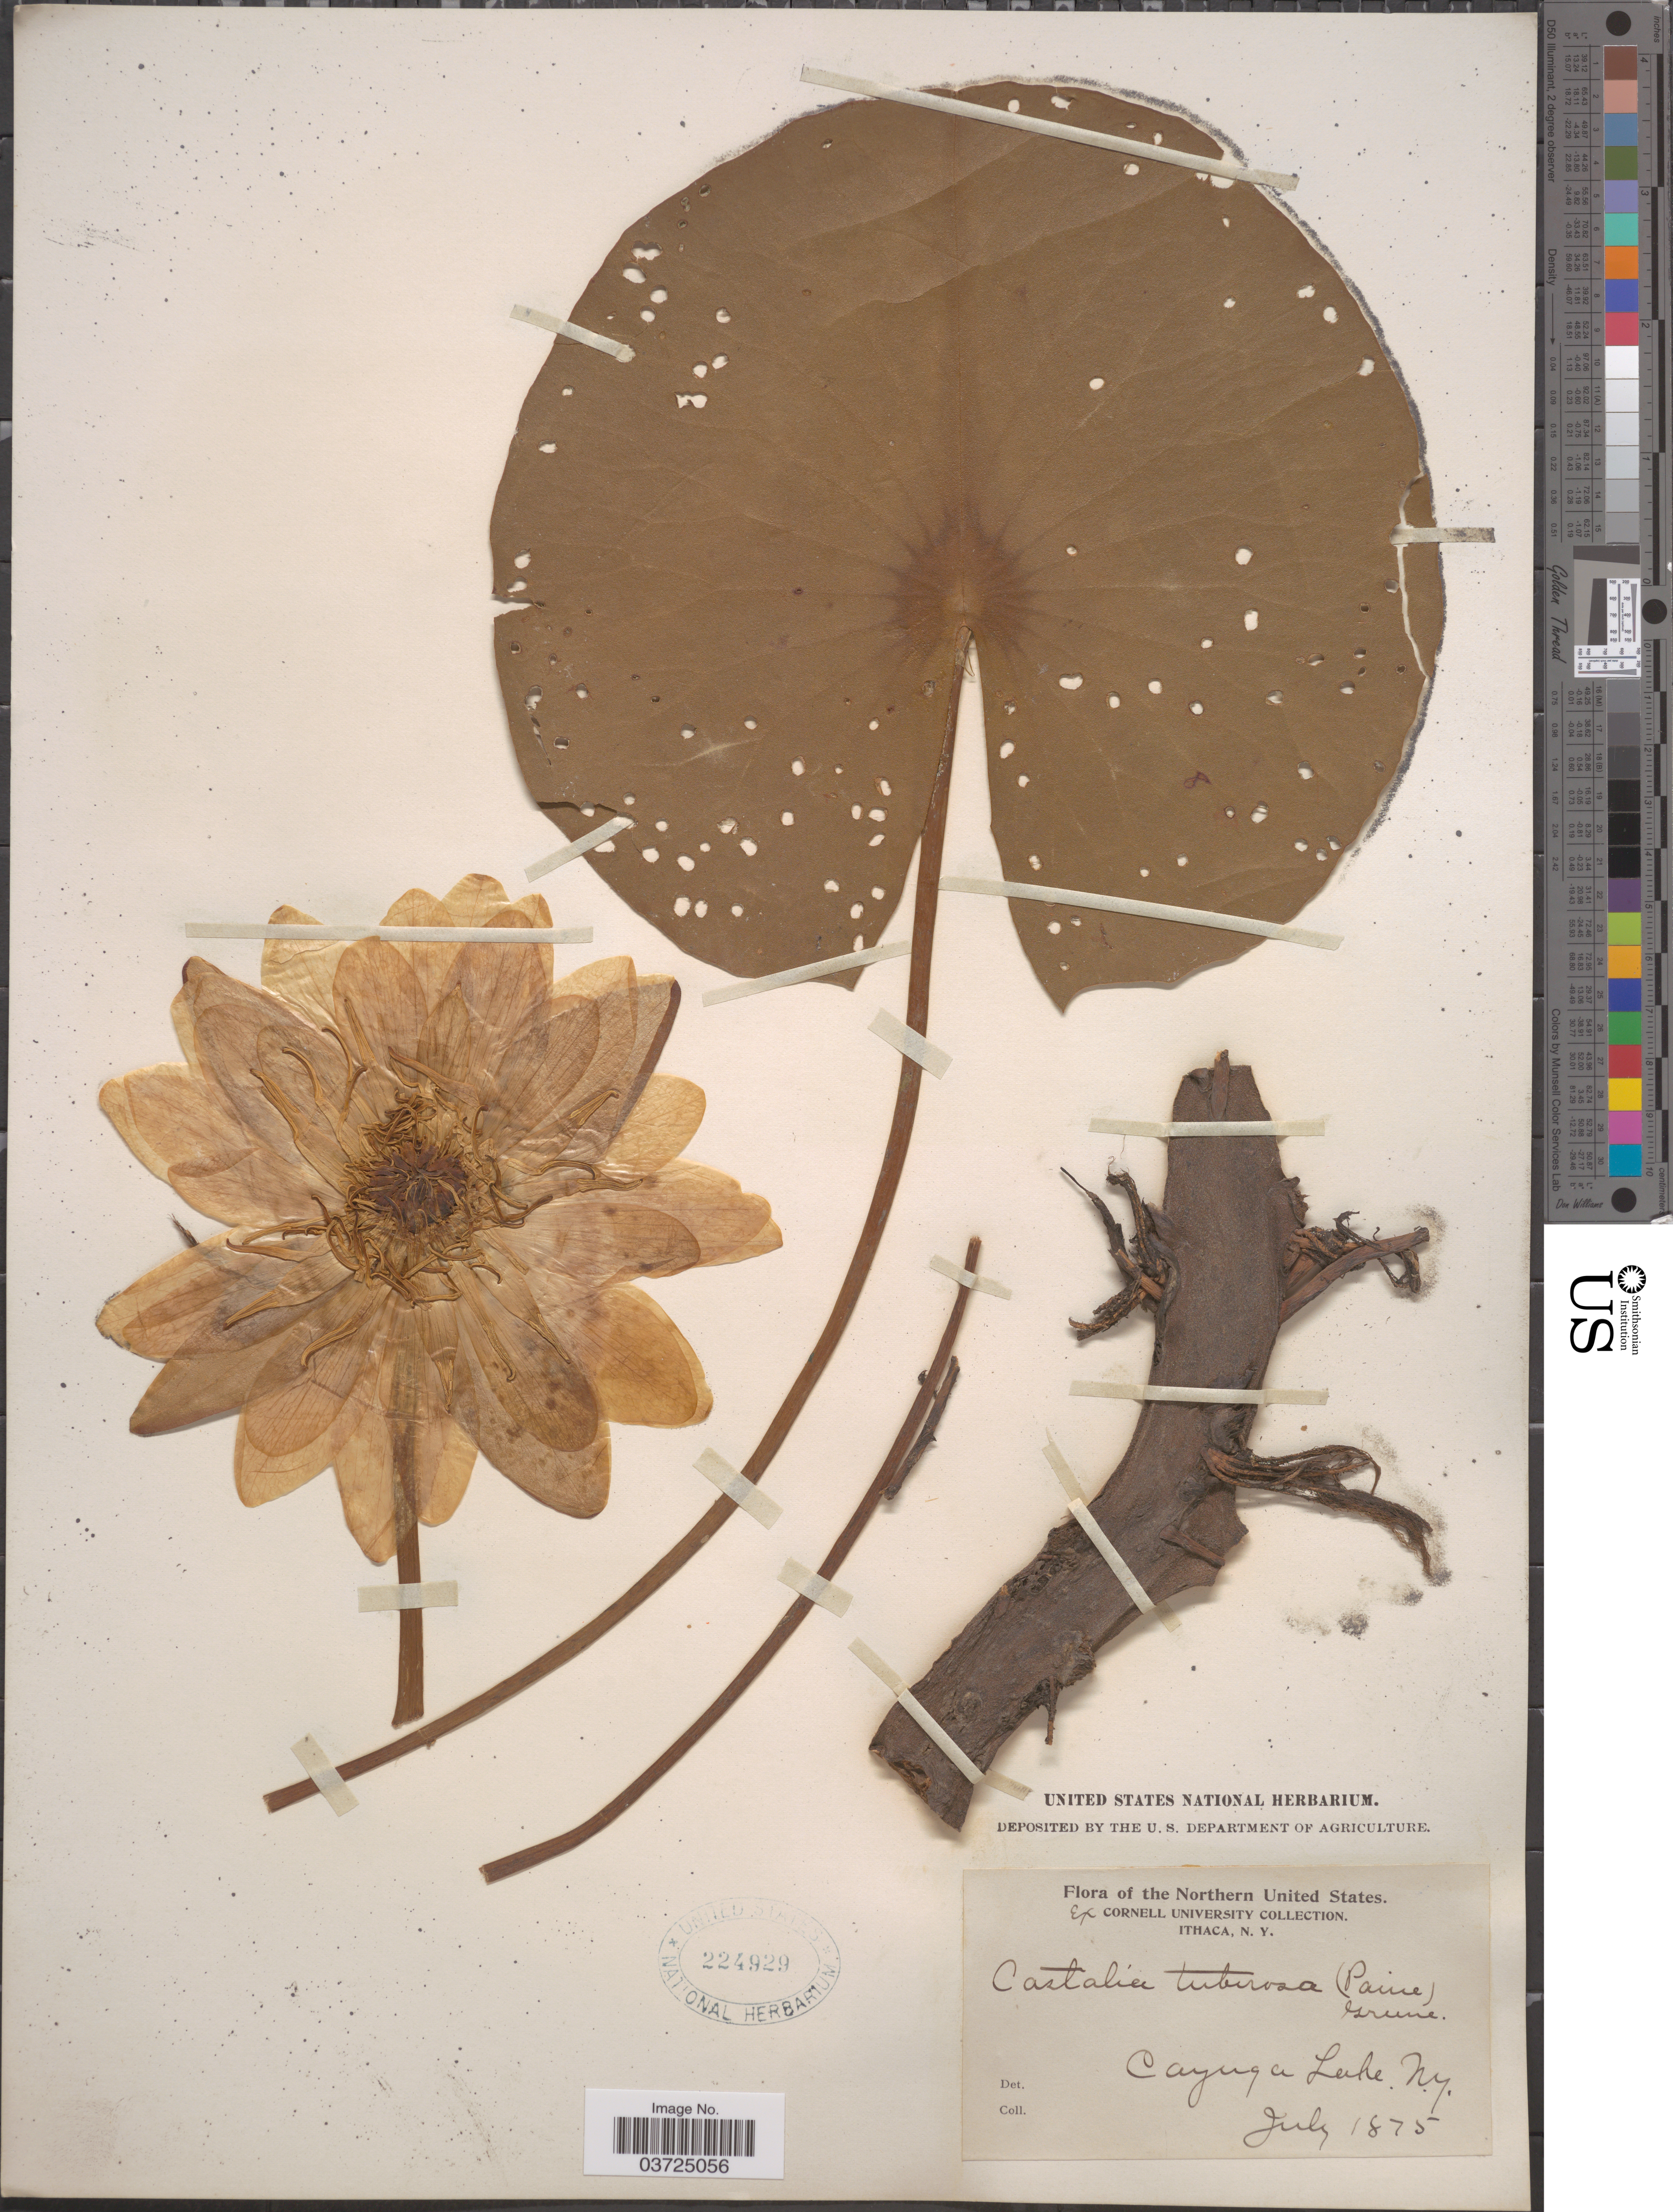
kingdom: Plantae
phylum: Tracheophyta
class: Magnoliopsida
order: Nymphaeales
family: Nymphaeaceae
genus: Nymphaea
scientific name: Nymphaea tuberosa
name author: Paine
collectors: Cornell University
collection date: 1875-07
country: United States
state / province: New York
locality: The Northern United States. Cayuga Lake.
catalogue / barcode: US 224929